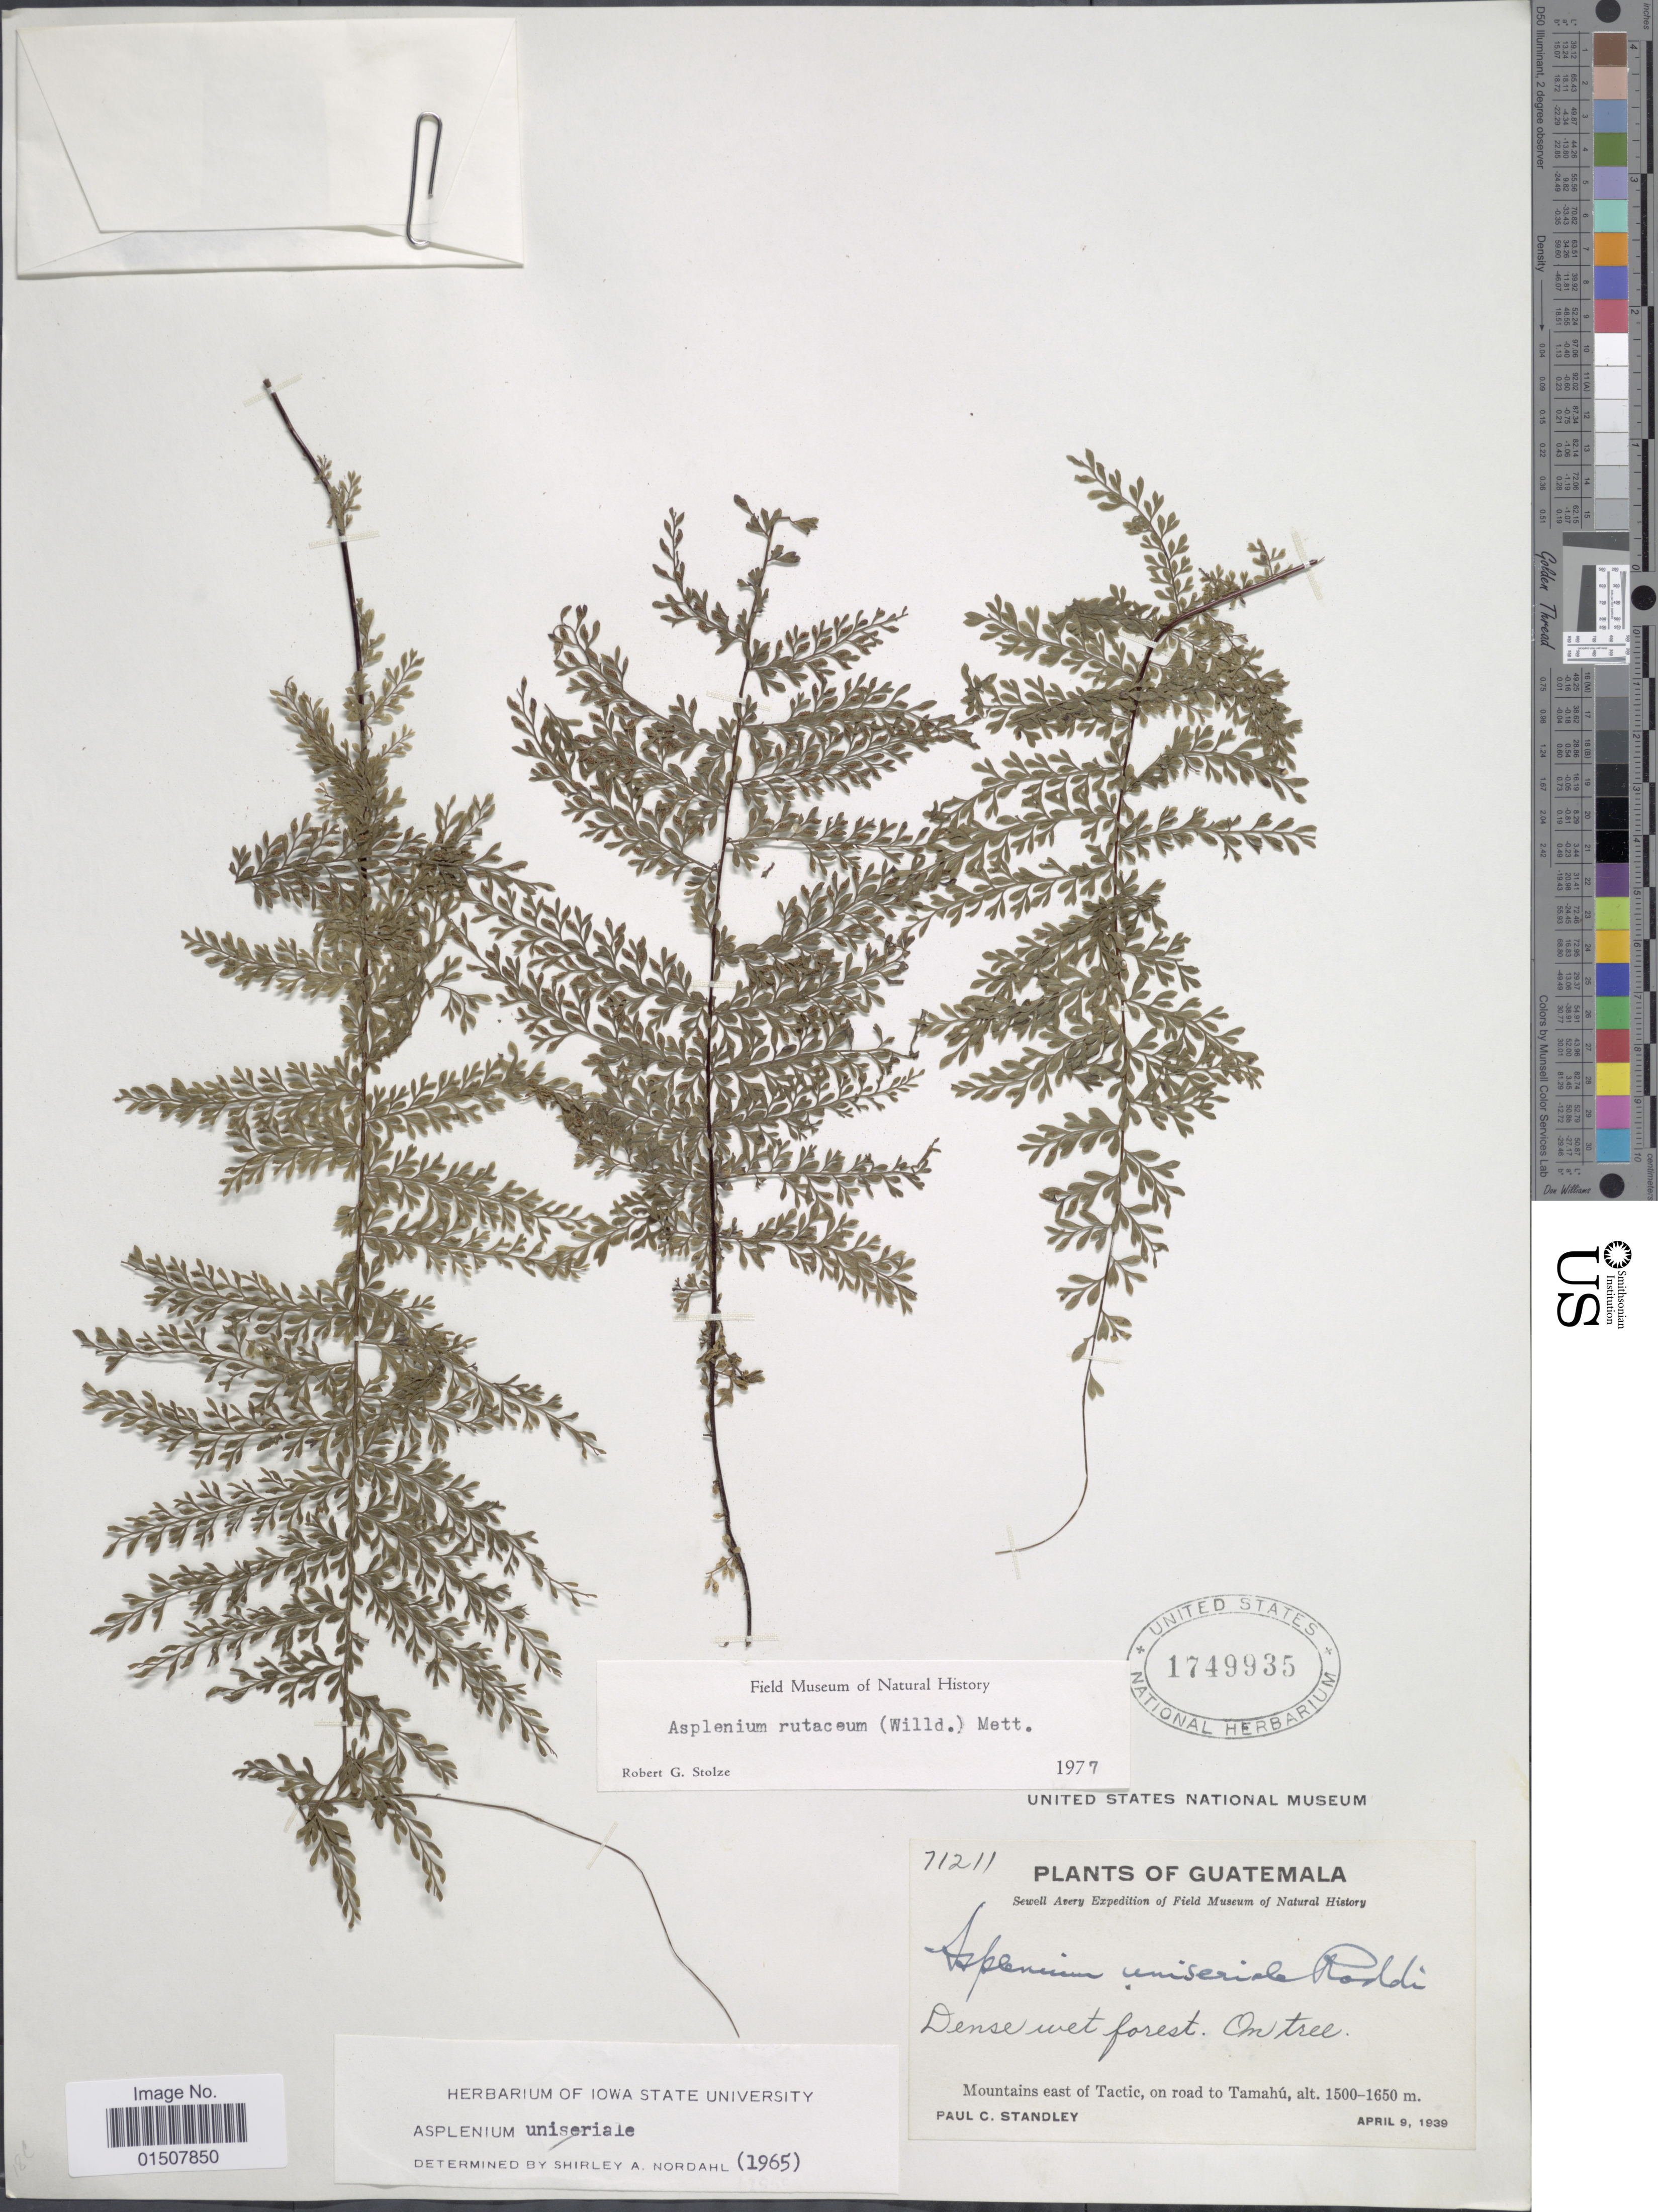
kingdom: Plantae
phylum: Tracheophyta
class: Polypodiopsida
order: Polypodiales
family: Aspleniaceae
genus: Asplenium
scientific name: Asplenium rutaceum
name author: (Willd.) Mett.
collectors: P. C. Standley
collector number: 71211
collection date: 1939-04-09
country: Guatemala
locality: Mountains east of tactic, on road to tamahu.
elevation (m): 1500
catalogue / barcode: US 1749935